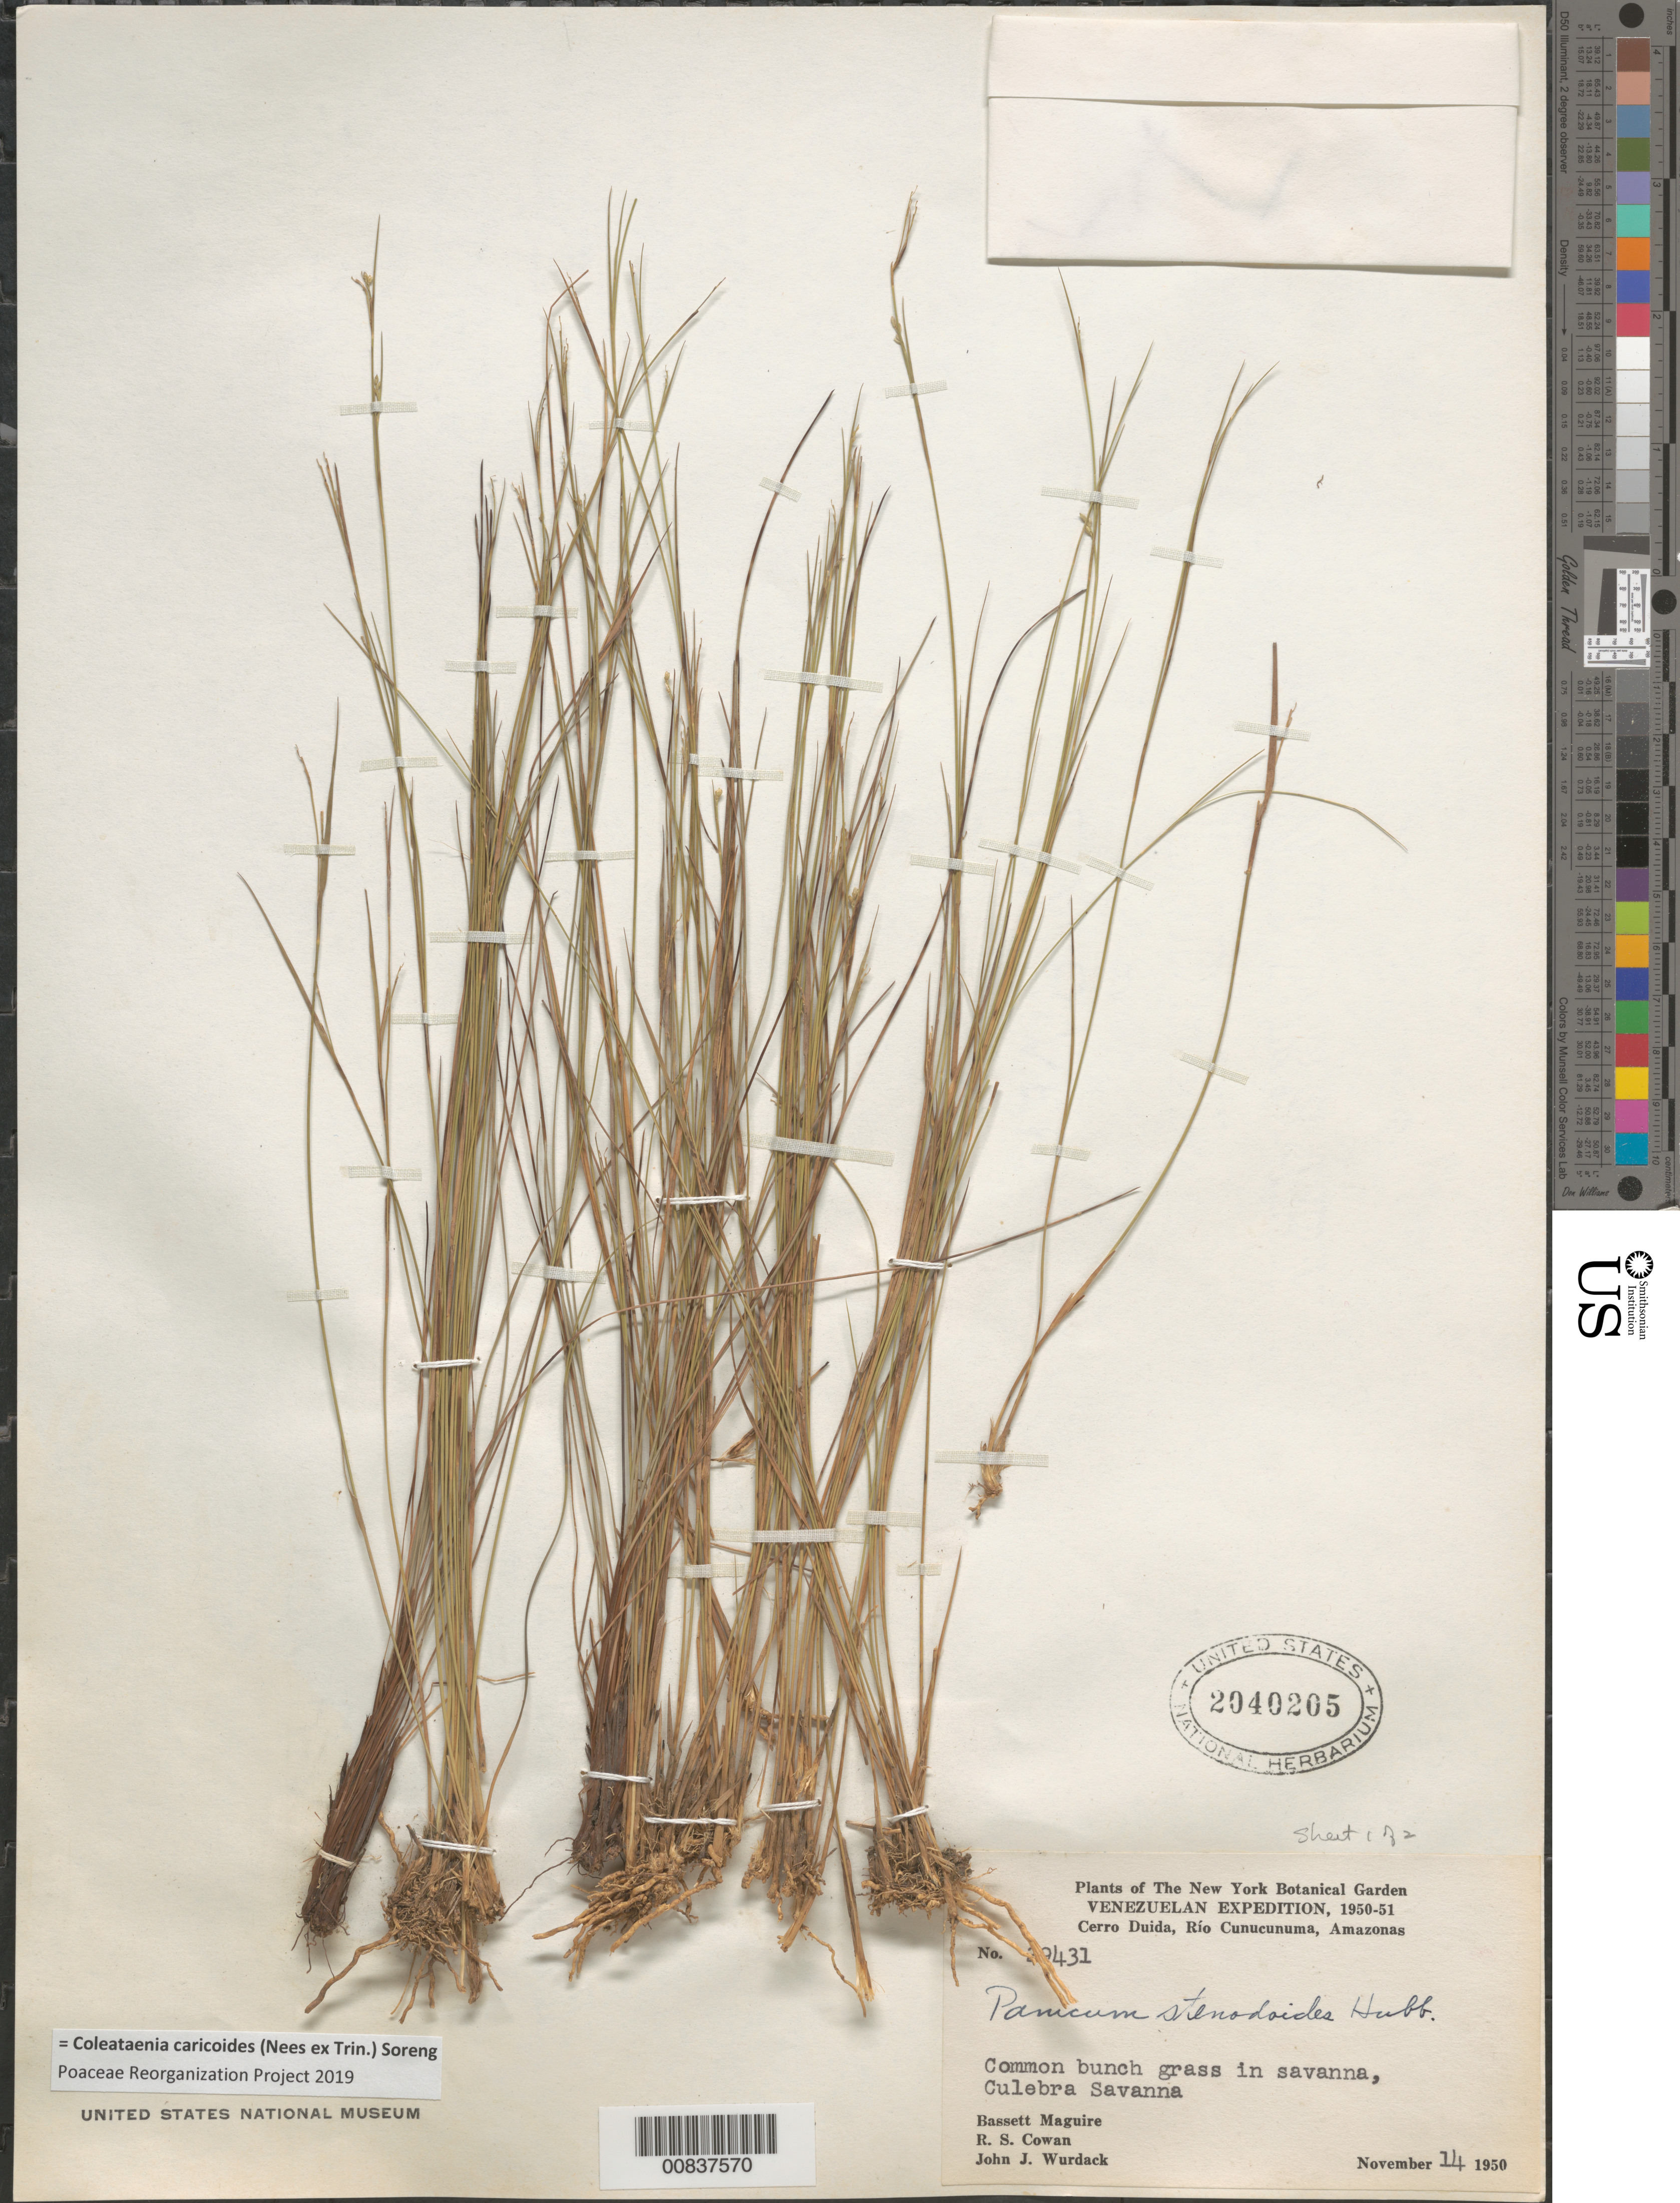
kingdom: Plantae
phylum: Tracheophyta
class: Liliopsida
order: Poales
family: Poaceae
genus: Panicum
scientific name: Panicum caricoides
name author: Nees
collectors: B. Maguire, R. S. Cowan & J. J. Wurdack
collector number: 29431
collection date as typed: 14-Nov-50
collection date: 1950-11-14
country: Venezuela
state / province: Amazonas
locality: Río Cunucunuma, Río Orinoco, Culebra Savanna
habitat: Savanna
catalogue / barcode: US 2040205